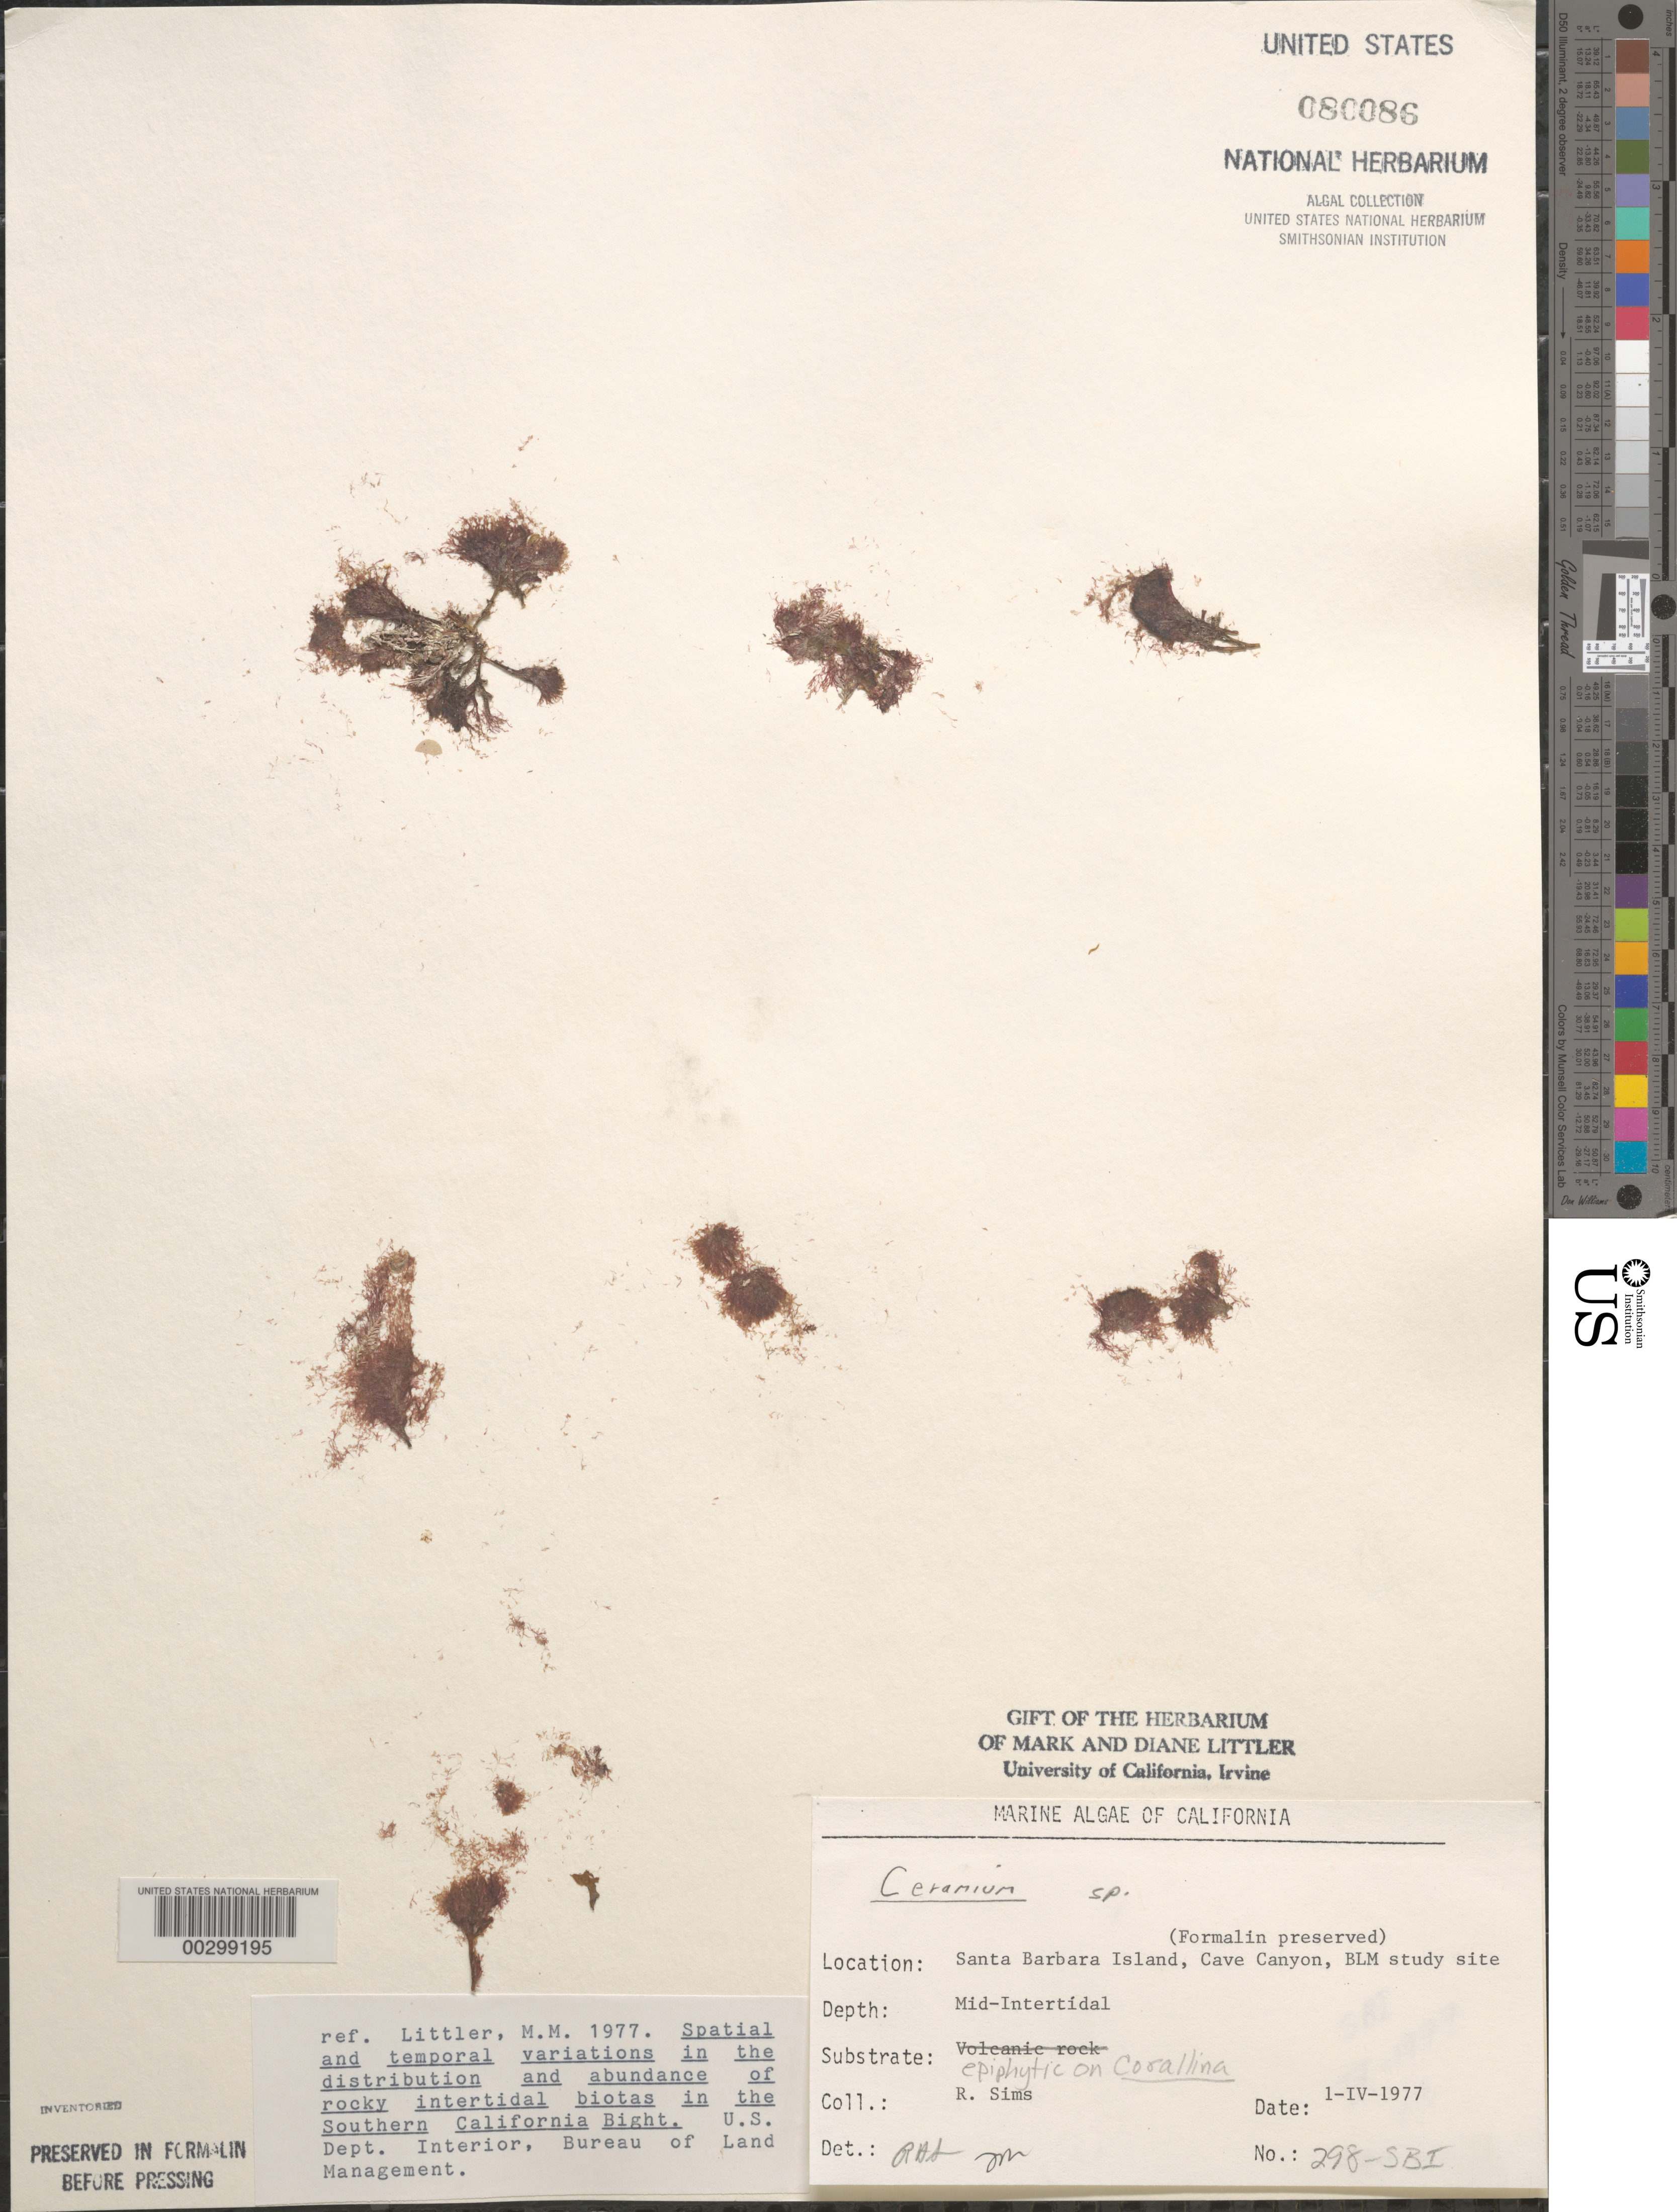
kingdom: Plantae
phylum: Rhodophyta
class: Florideophyceae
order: Ceramiales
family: Ceramiaceae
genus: Ceramium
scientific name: Ceramium sp.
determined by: Sims, Robert H.; Murray, S. N.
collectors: R. H. Sims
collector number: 298-sbi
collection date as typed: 01 Apr 1977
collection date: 1977-04-01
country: United States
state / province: California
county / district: Santa Barbara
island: Santa Barbara Island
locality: Cave Canyon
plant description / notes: BLM-SOCALBIGHT Rocky Intertidal Survey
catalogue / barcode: US 80086